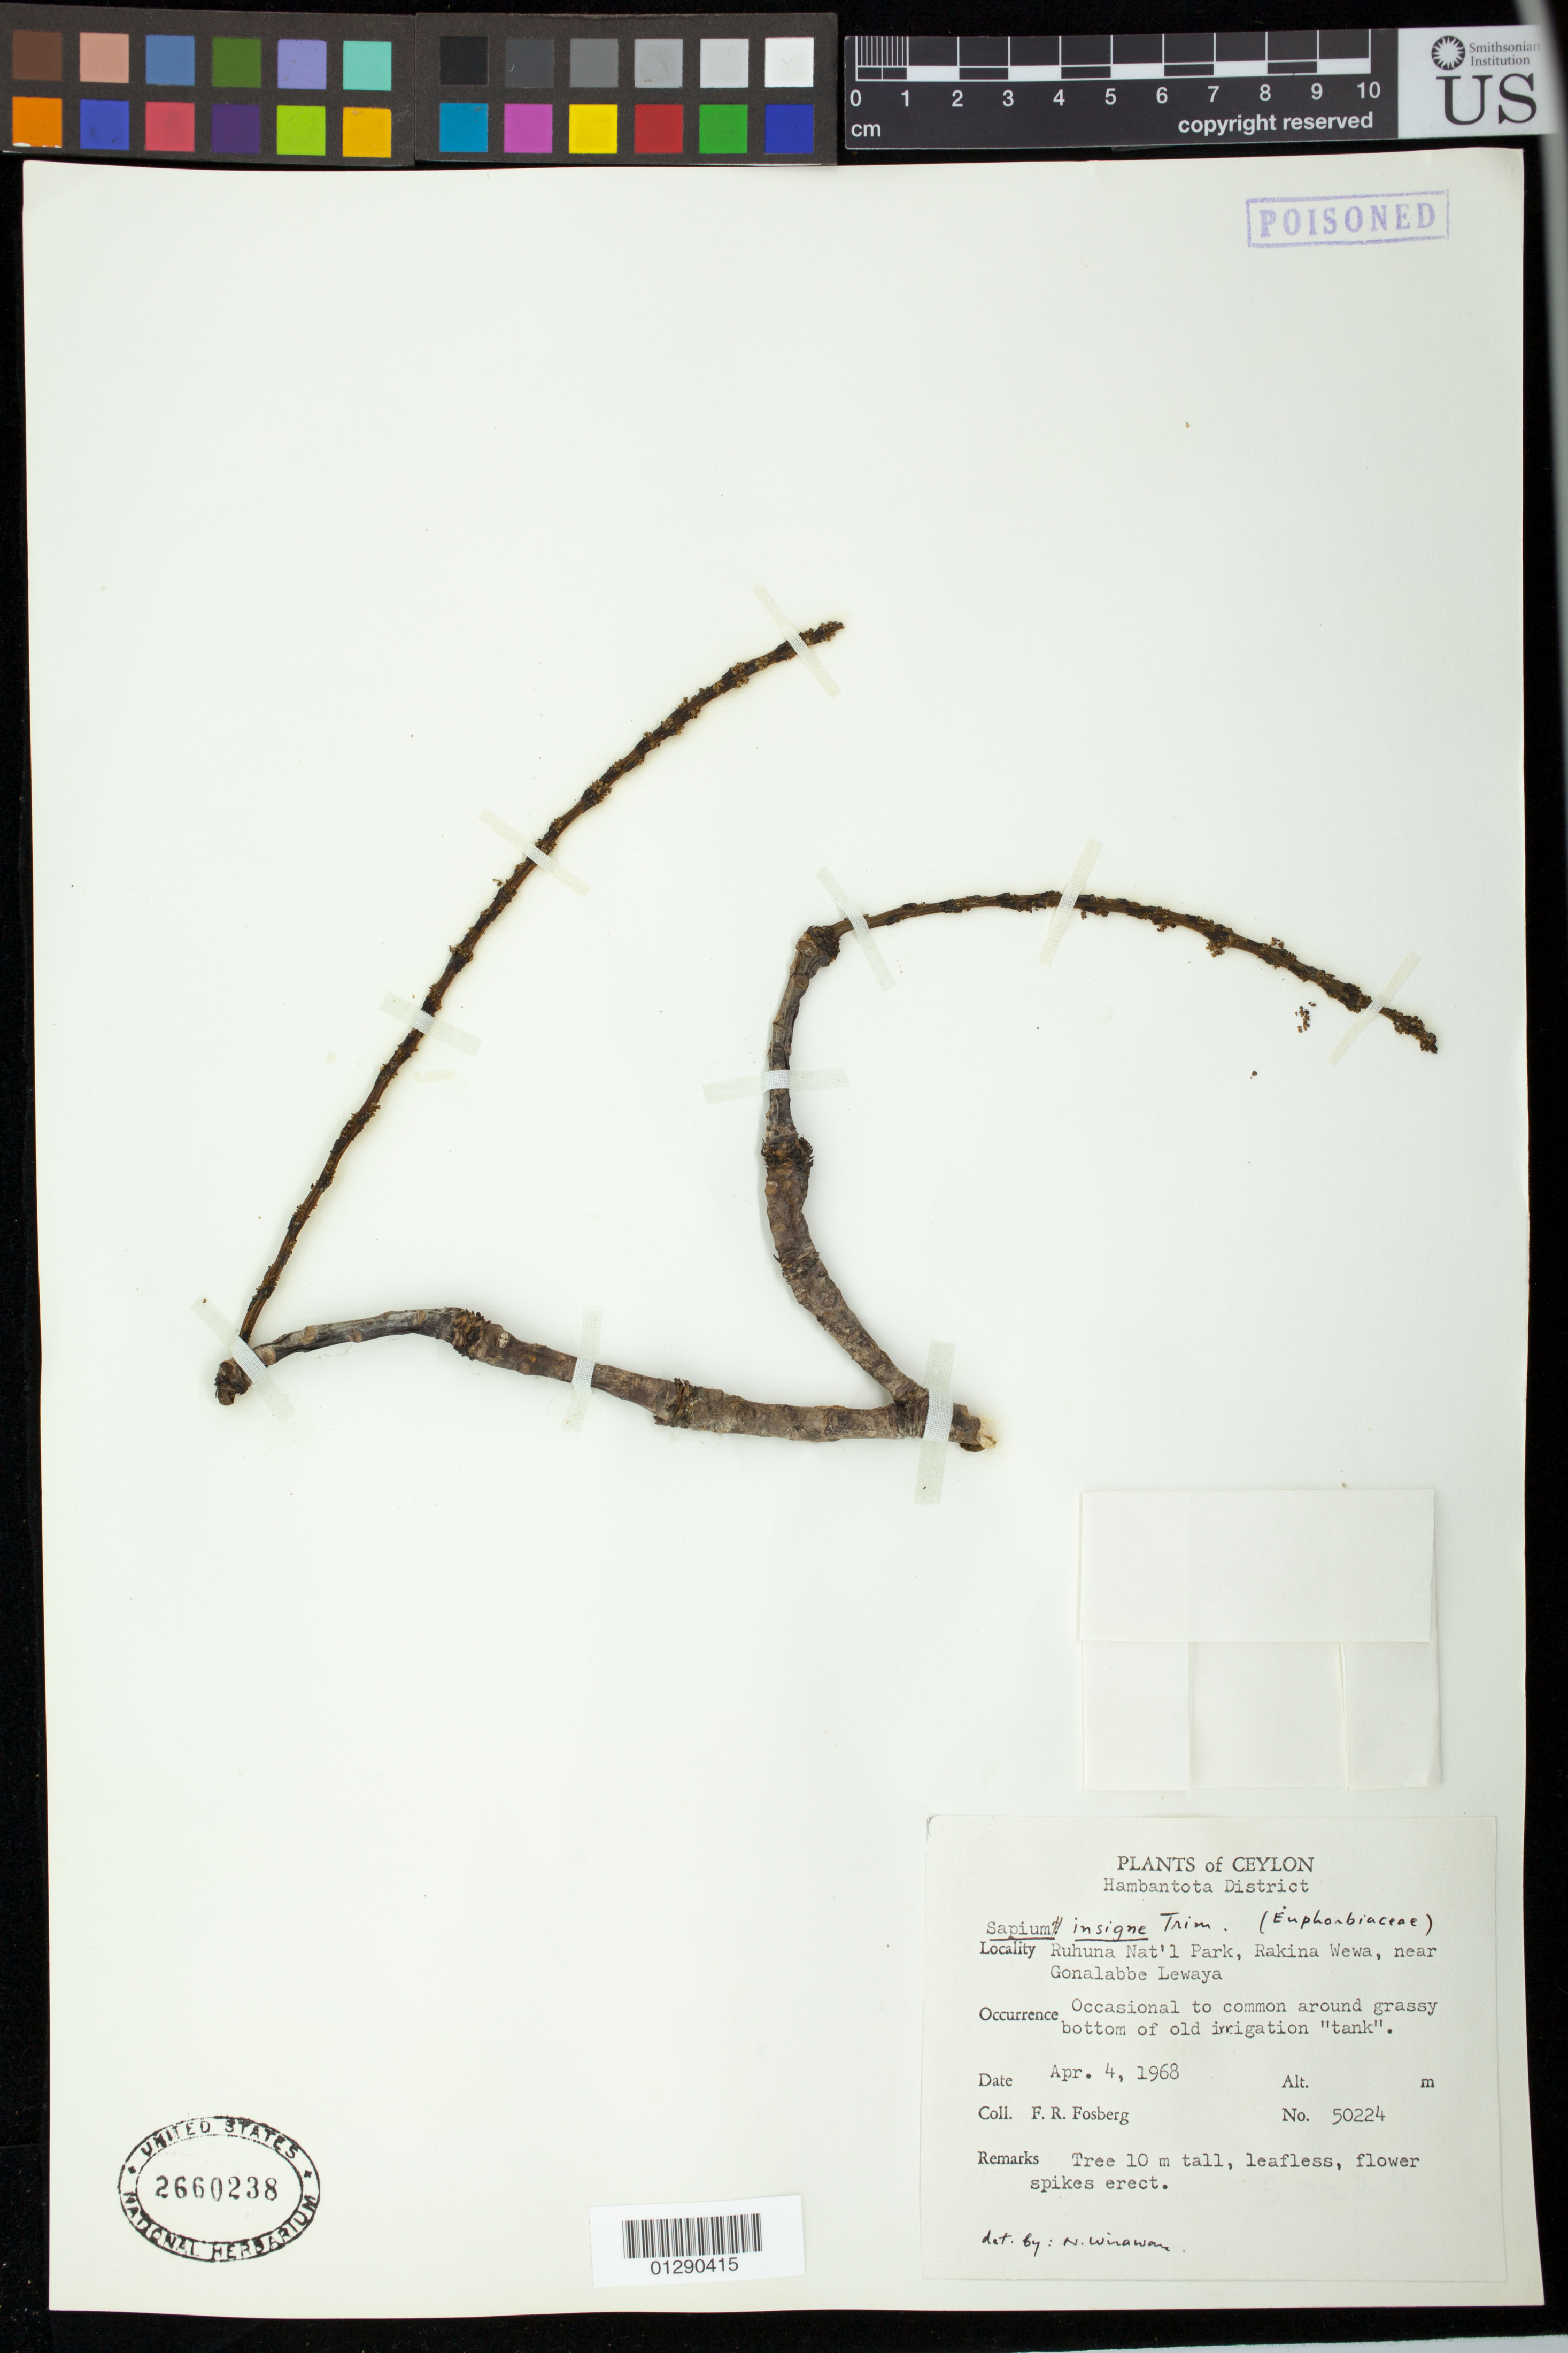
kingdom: Plantae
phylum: Tracheophyta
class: Magnoliopsida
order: Malpighiales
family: Euphorbiaceae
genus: Sapium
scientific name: Sapium insigne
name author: (Royle) Benth. & Hook. f.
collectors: F. R. Fosberg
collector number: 50224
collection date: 1968-04-04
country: Sri Lanka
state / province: Southern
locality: Hambantota. Ruhuna Nat'l Park, Rakina Wewa, near Gonalabbe Lewaya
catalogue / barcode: US 2660238